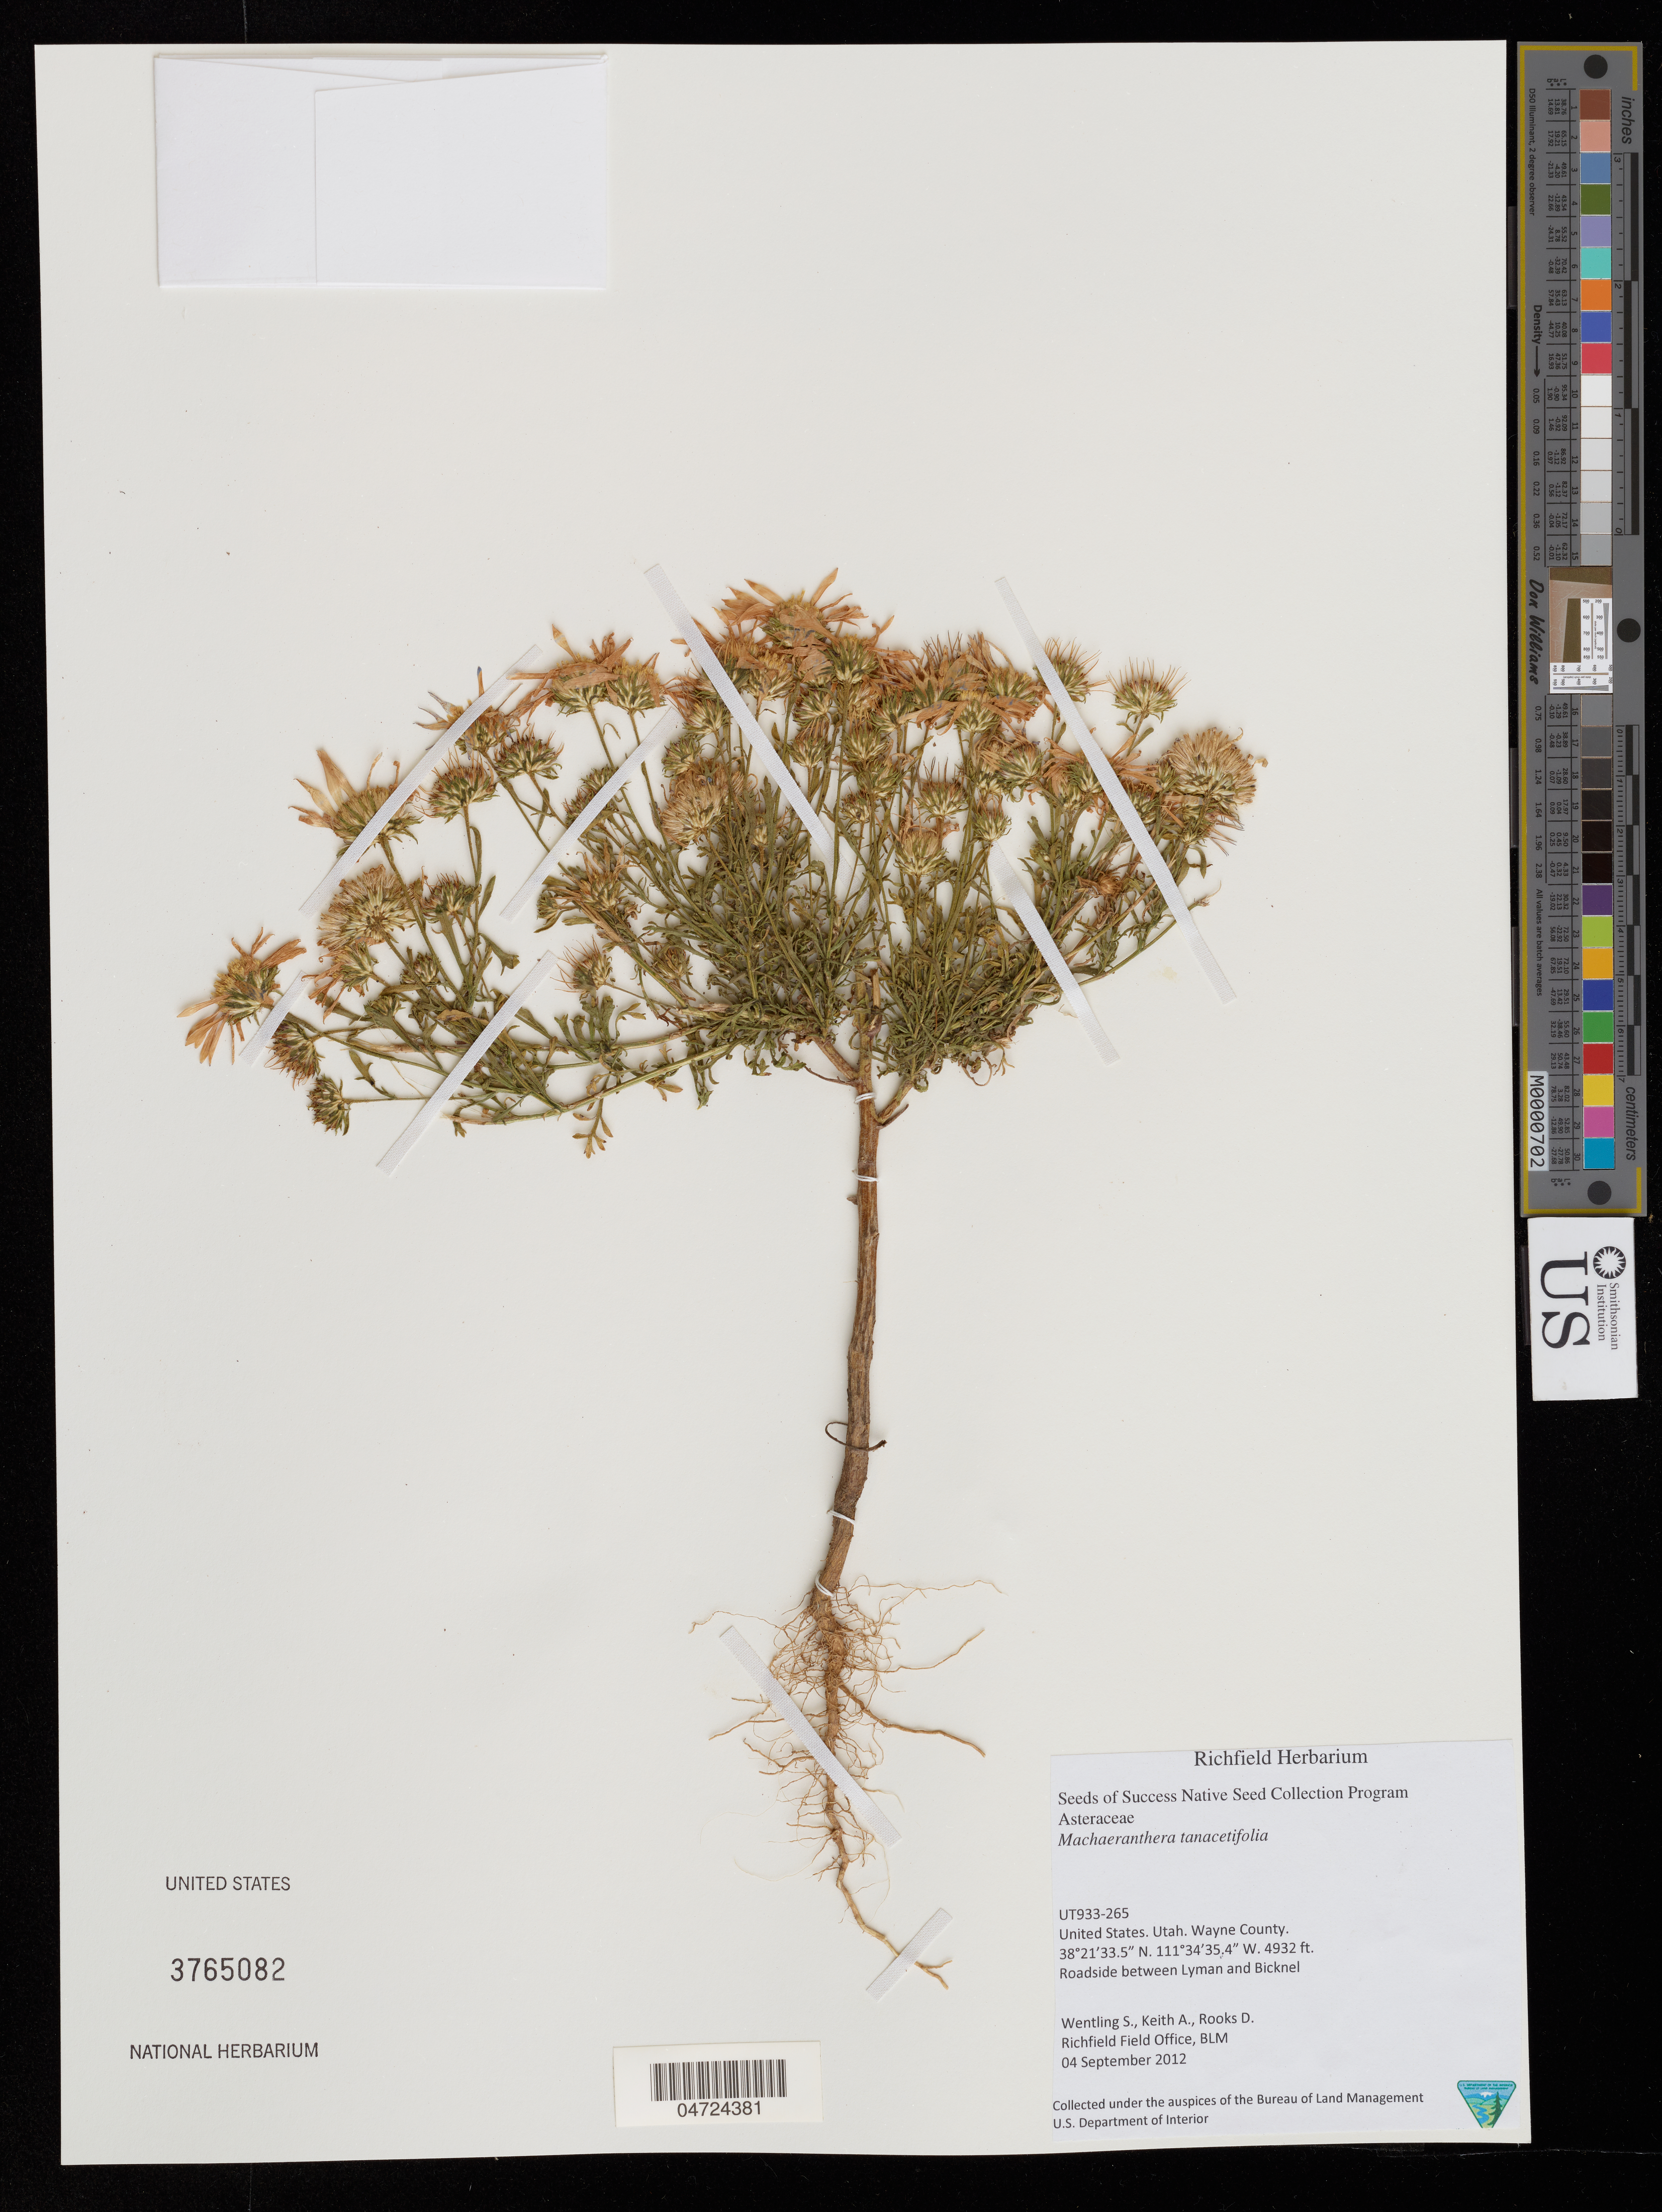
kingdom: Plantae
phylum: Tracheophyta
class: Magnoliopsida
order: Asterales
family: Asteraceae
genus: Machaeranthera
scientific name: Machaeranthera tanacetifolia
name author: (Kunth) Nees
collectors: S. Wentling, A. Keith & D. Rooks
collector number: UT933-265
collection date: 2012-09-04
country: United States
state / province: Utah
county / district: Wayne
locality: Wayne County. Roadside between Lyman and Bicknel.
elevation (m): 1503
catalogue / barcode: US 3765082